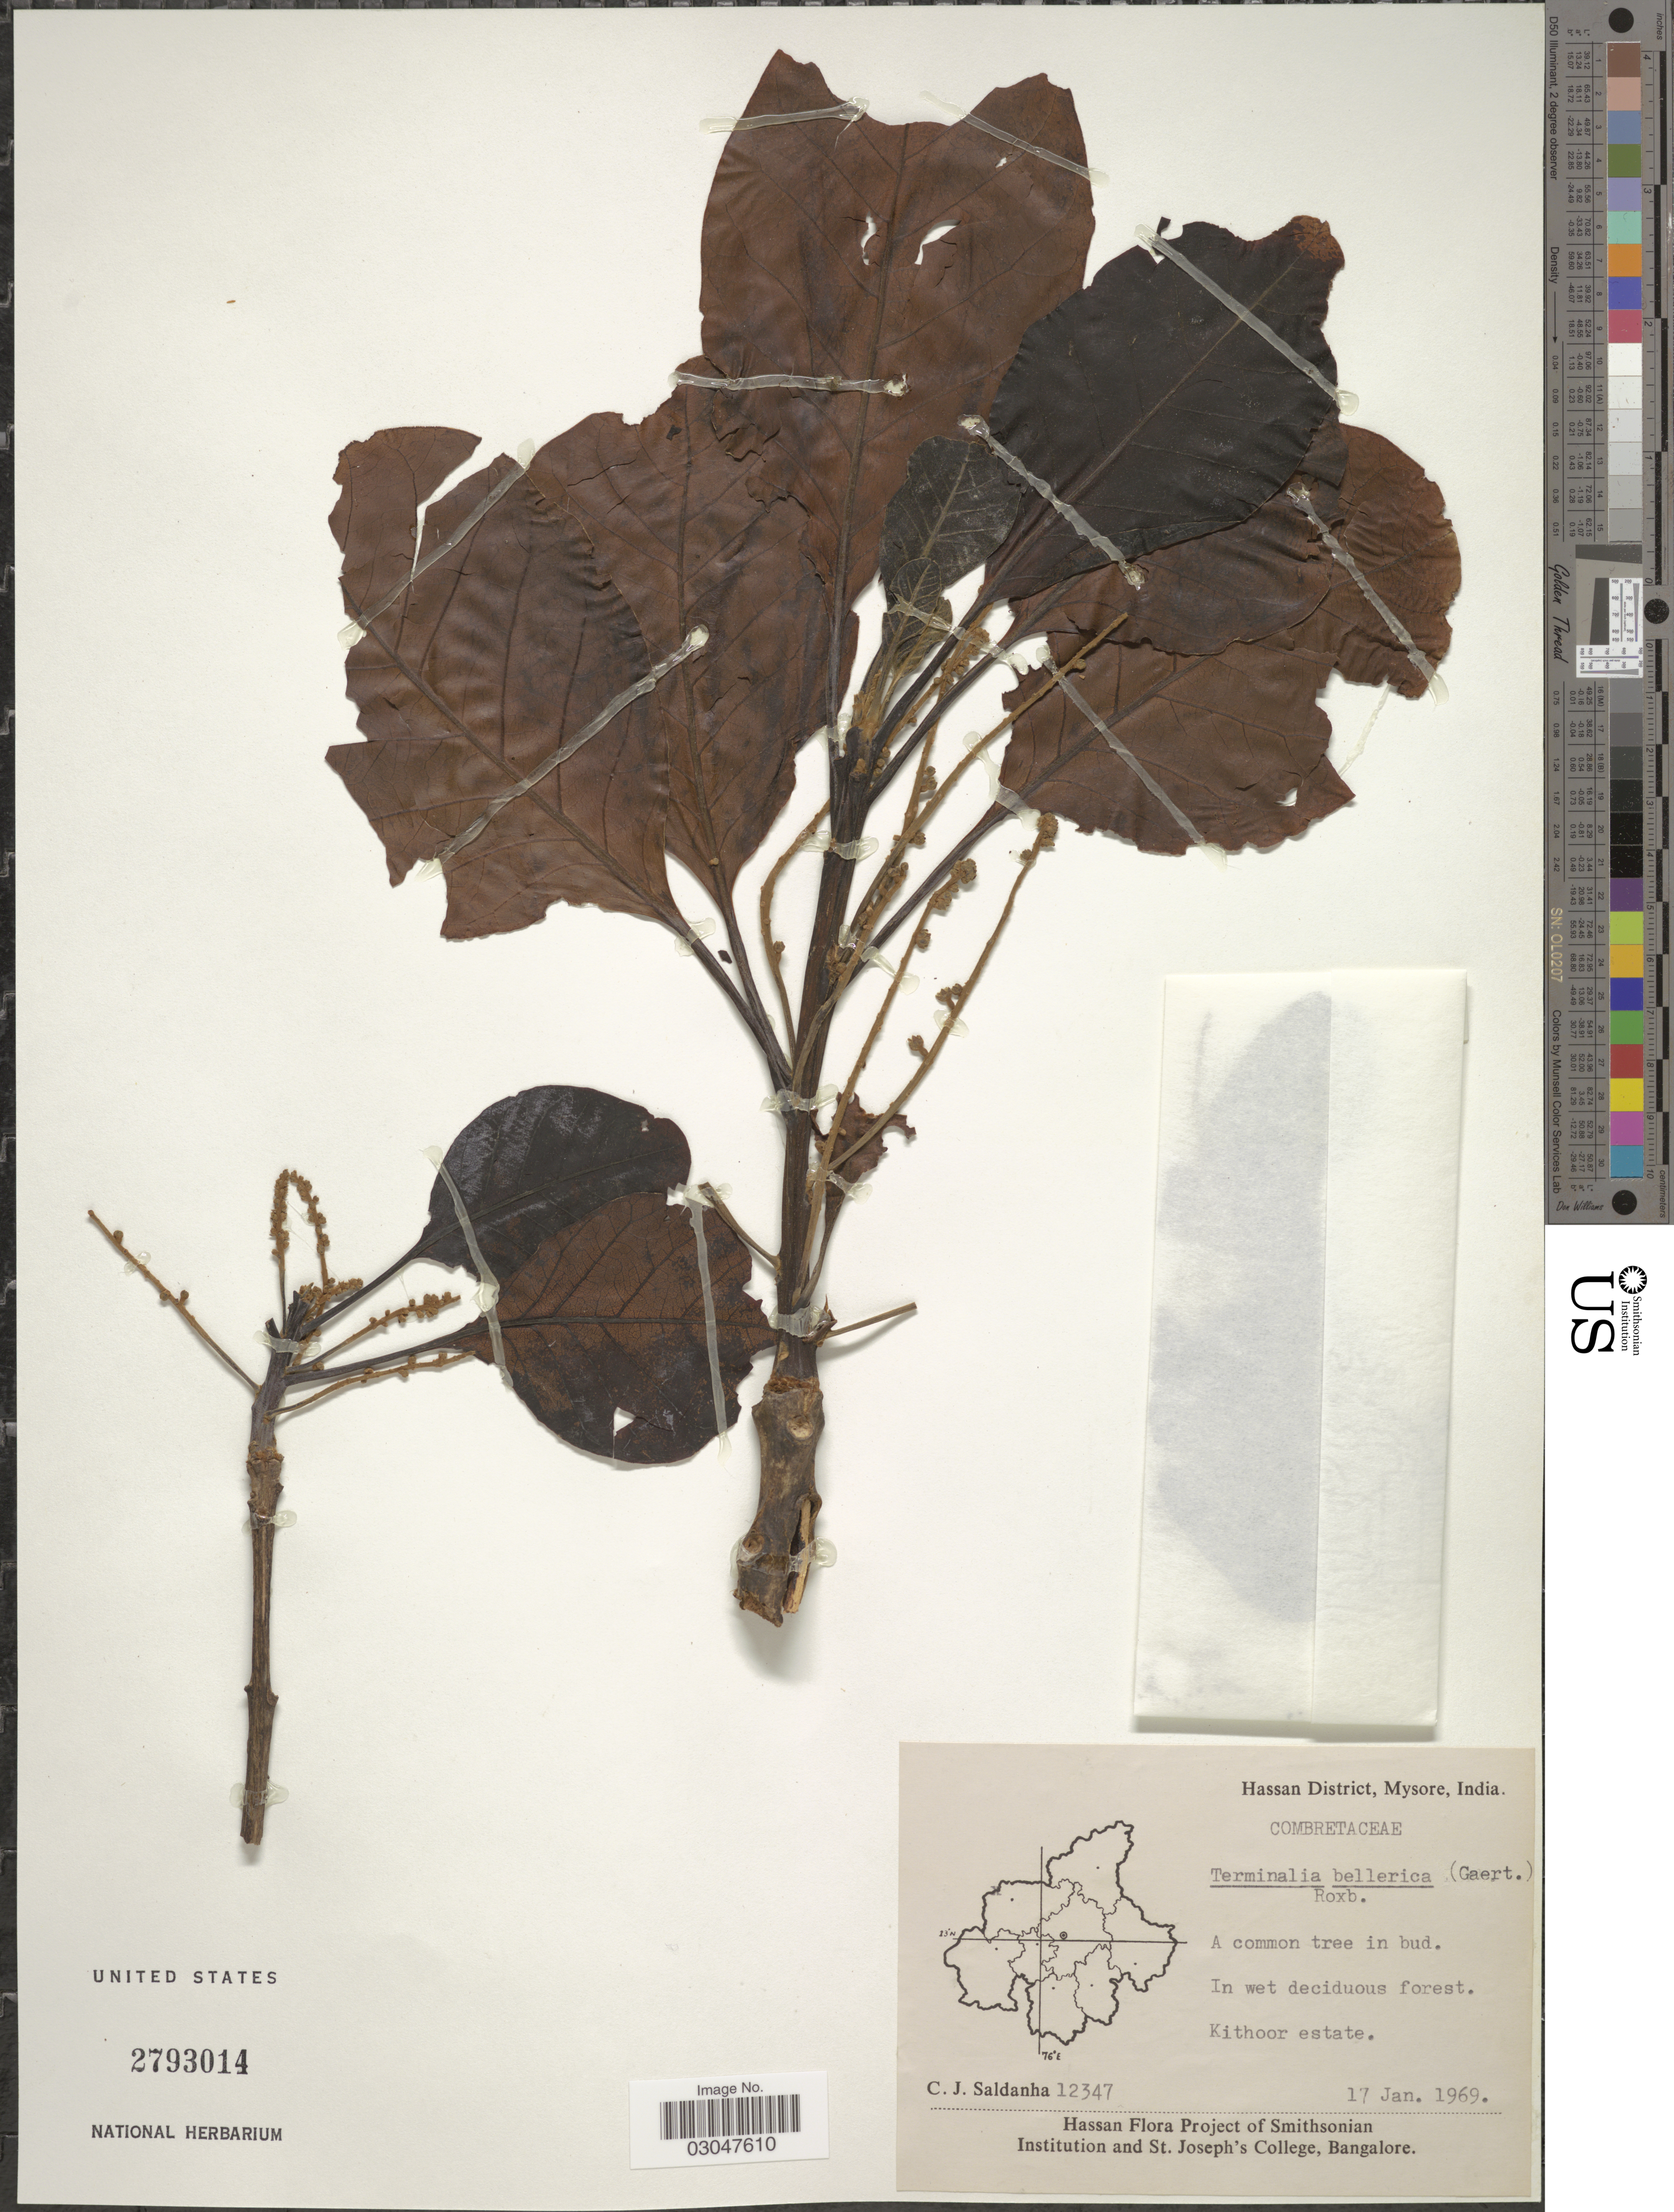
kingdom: Plantae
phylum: Tracheophyta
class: Magnoliopsida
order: Myrtales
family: Combretaceae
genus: Terminalia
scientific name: Terminalia bellirica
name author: (Gaertn.) Roxb.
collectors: C. J. Saldanha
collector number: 12347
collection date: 1969-01-17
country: India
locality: Hassan District, Mysore. Kithoor estate.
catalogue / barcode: US 2793014